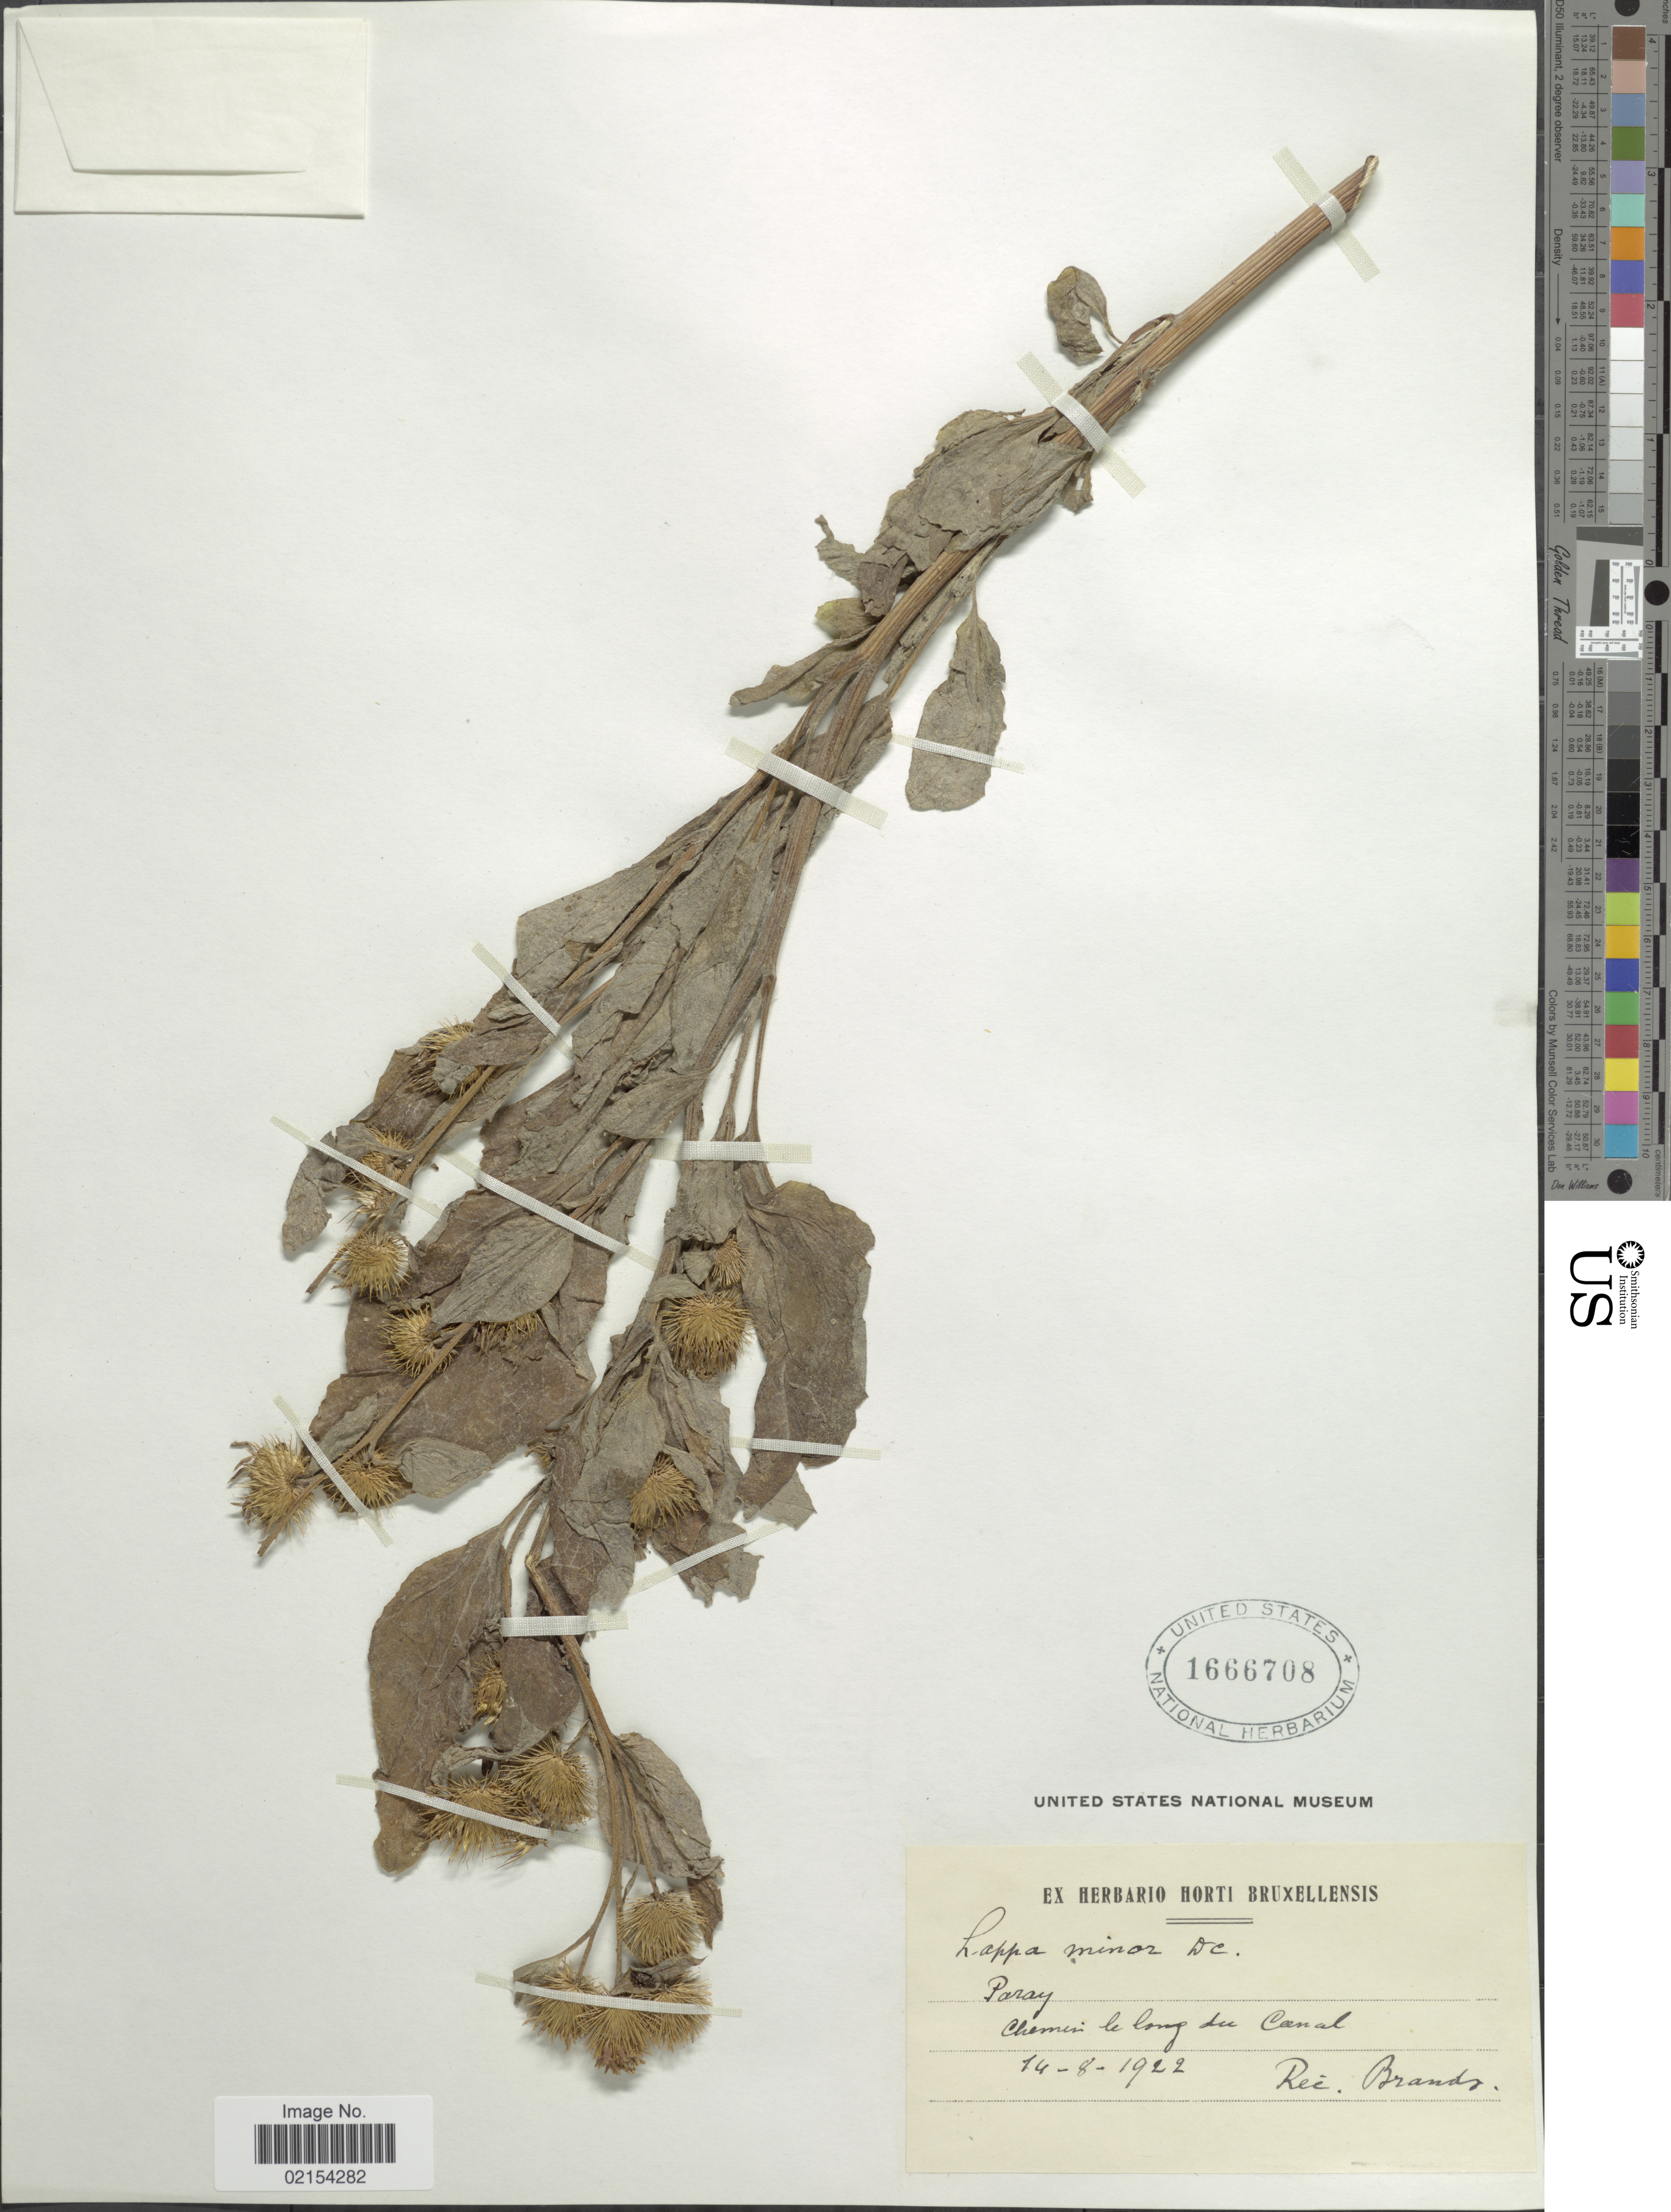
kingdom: Plantae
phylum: Tracheophyta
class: Magnoliopsida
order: Asterales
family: Asteraceae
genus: Arctium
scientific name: Arctium minus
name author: (Hill) Bernh.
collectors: Brands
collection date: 1922-08-14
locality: Paray Chemin le long du Canal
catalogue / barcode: US 1666708